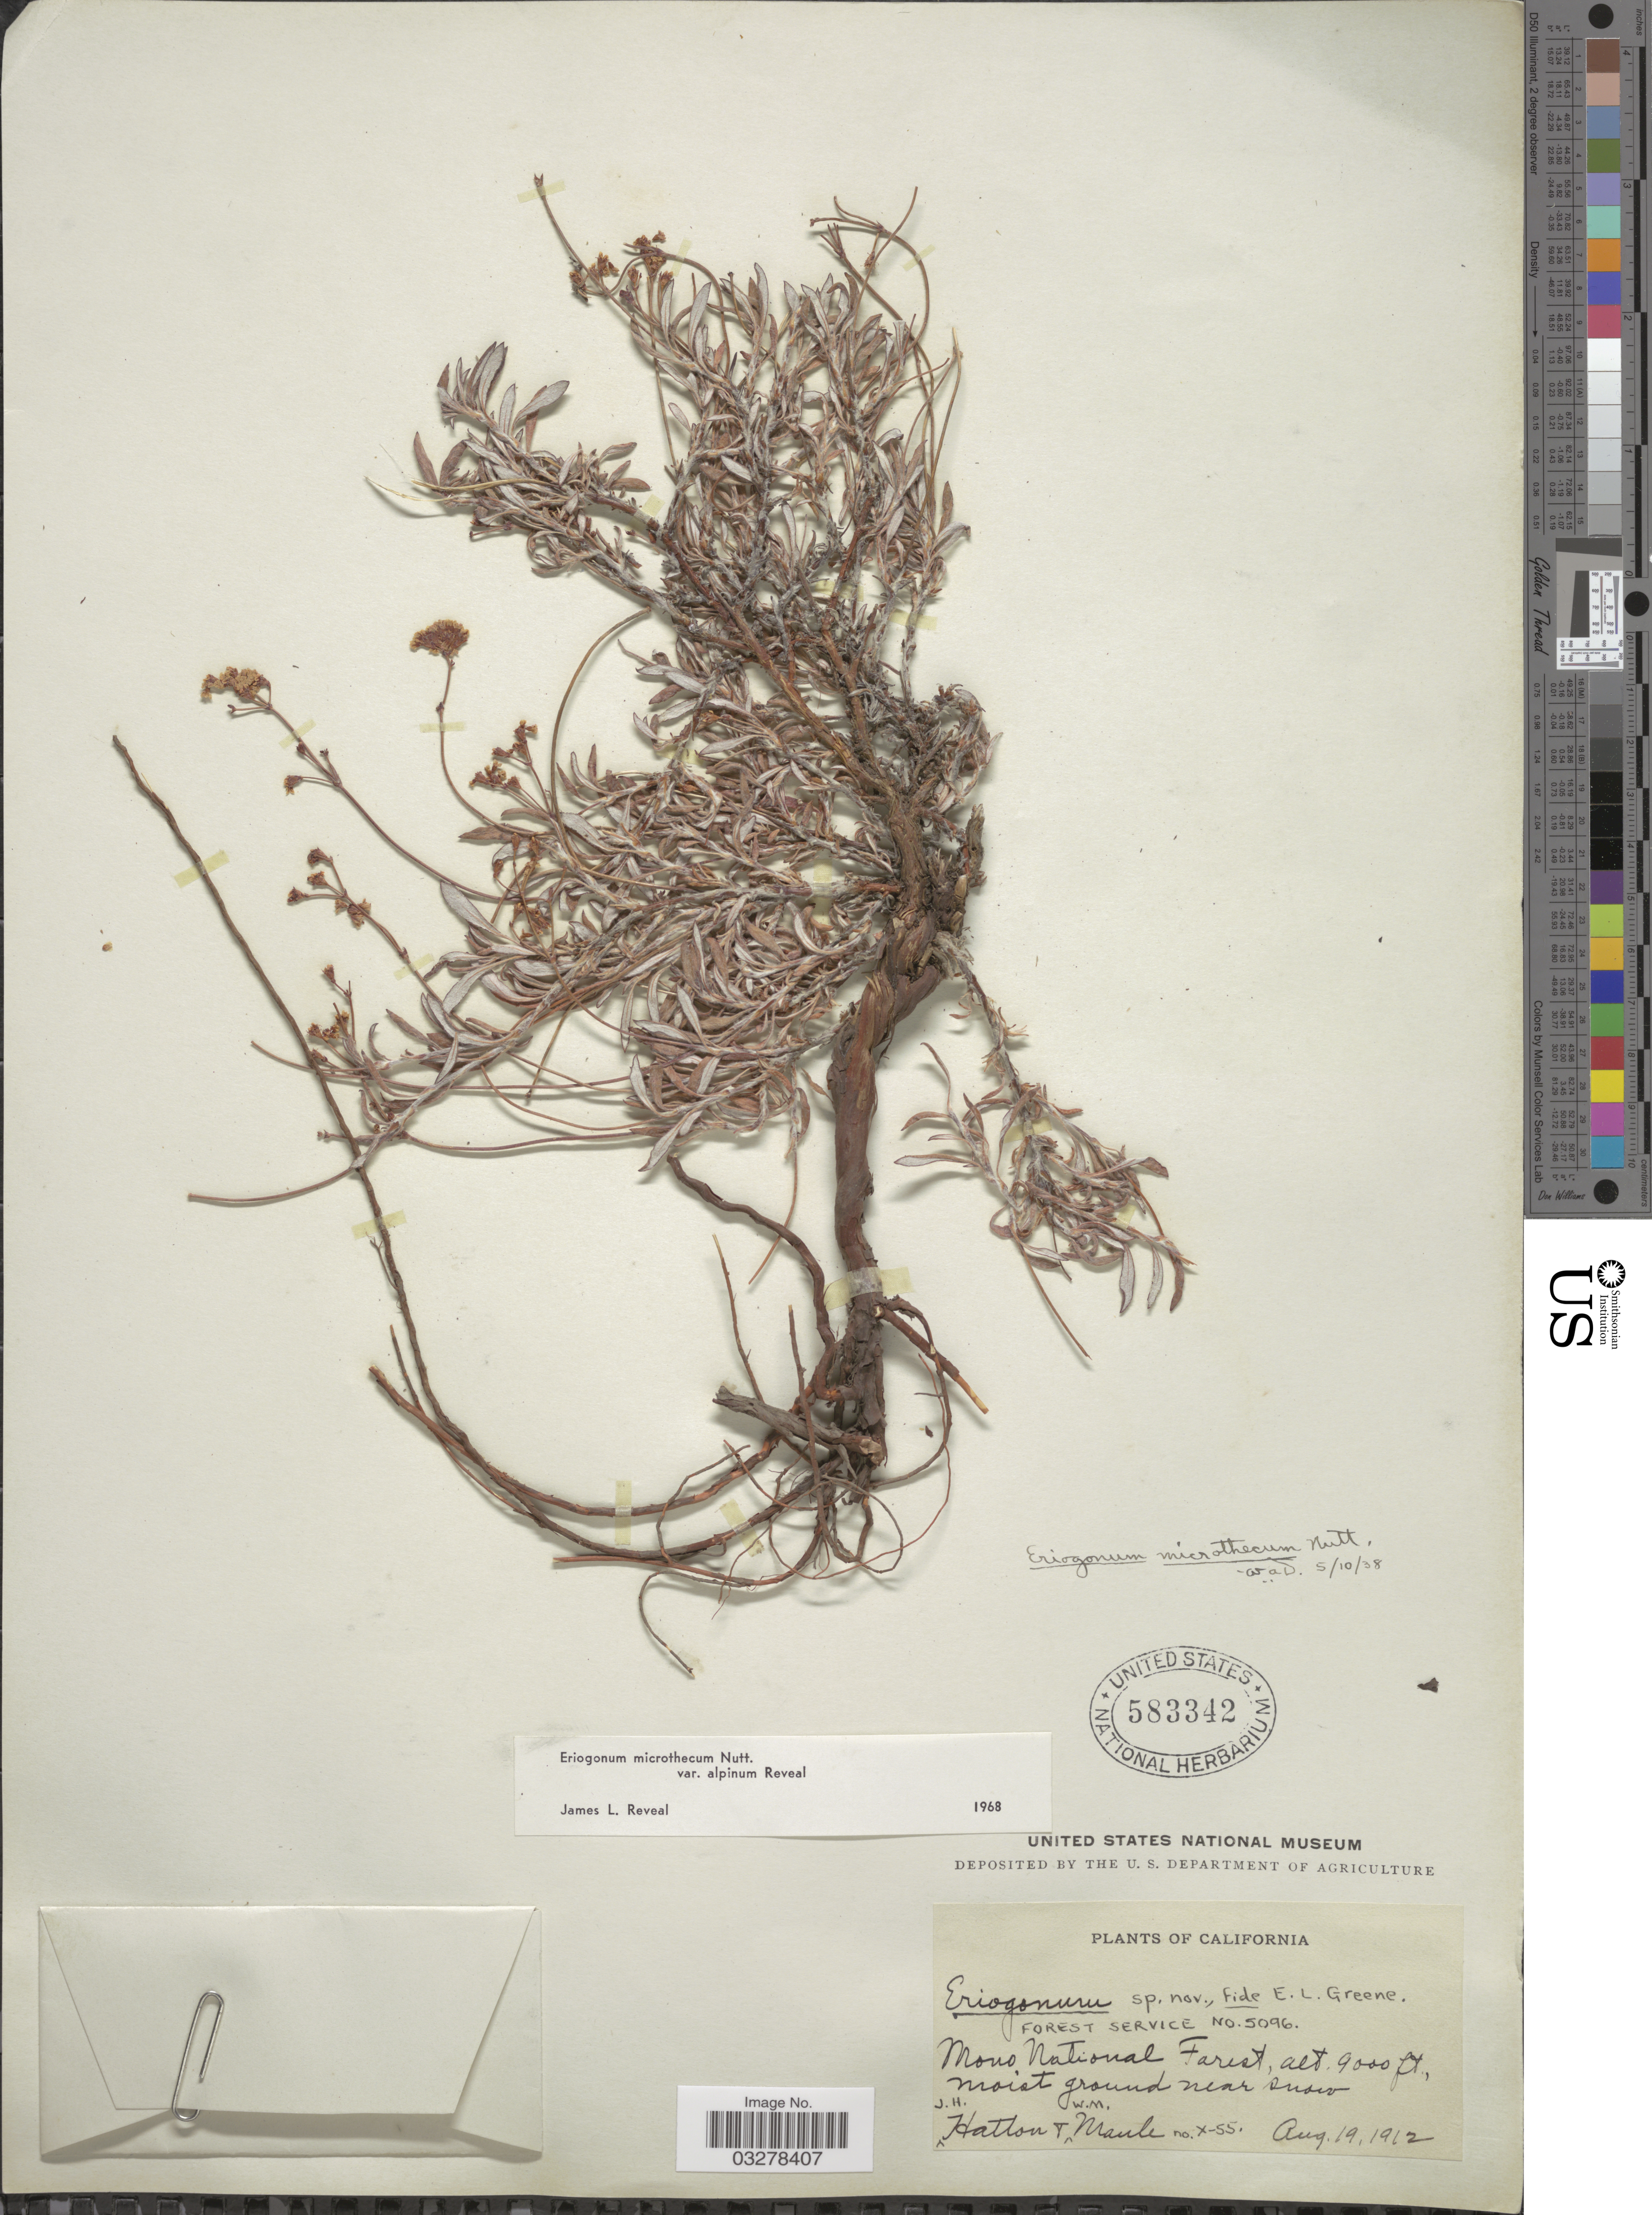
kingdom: Plantae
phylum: Tracheophyta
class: Magnoliopsida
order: Caryophyllales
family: Polygonaceae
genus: Eriogonum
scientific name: Eriogonum microtheca var. alpinum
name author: Reveal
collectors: J. Hatton & W. Maule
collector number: X-55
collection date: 1912-08-19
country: United States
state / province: California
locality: Mono National Forest.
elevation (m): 2743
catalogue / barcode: US 583342